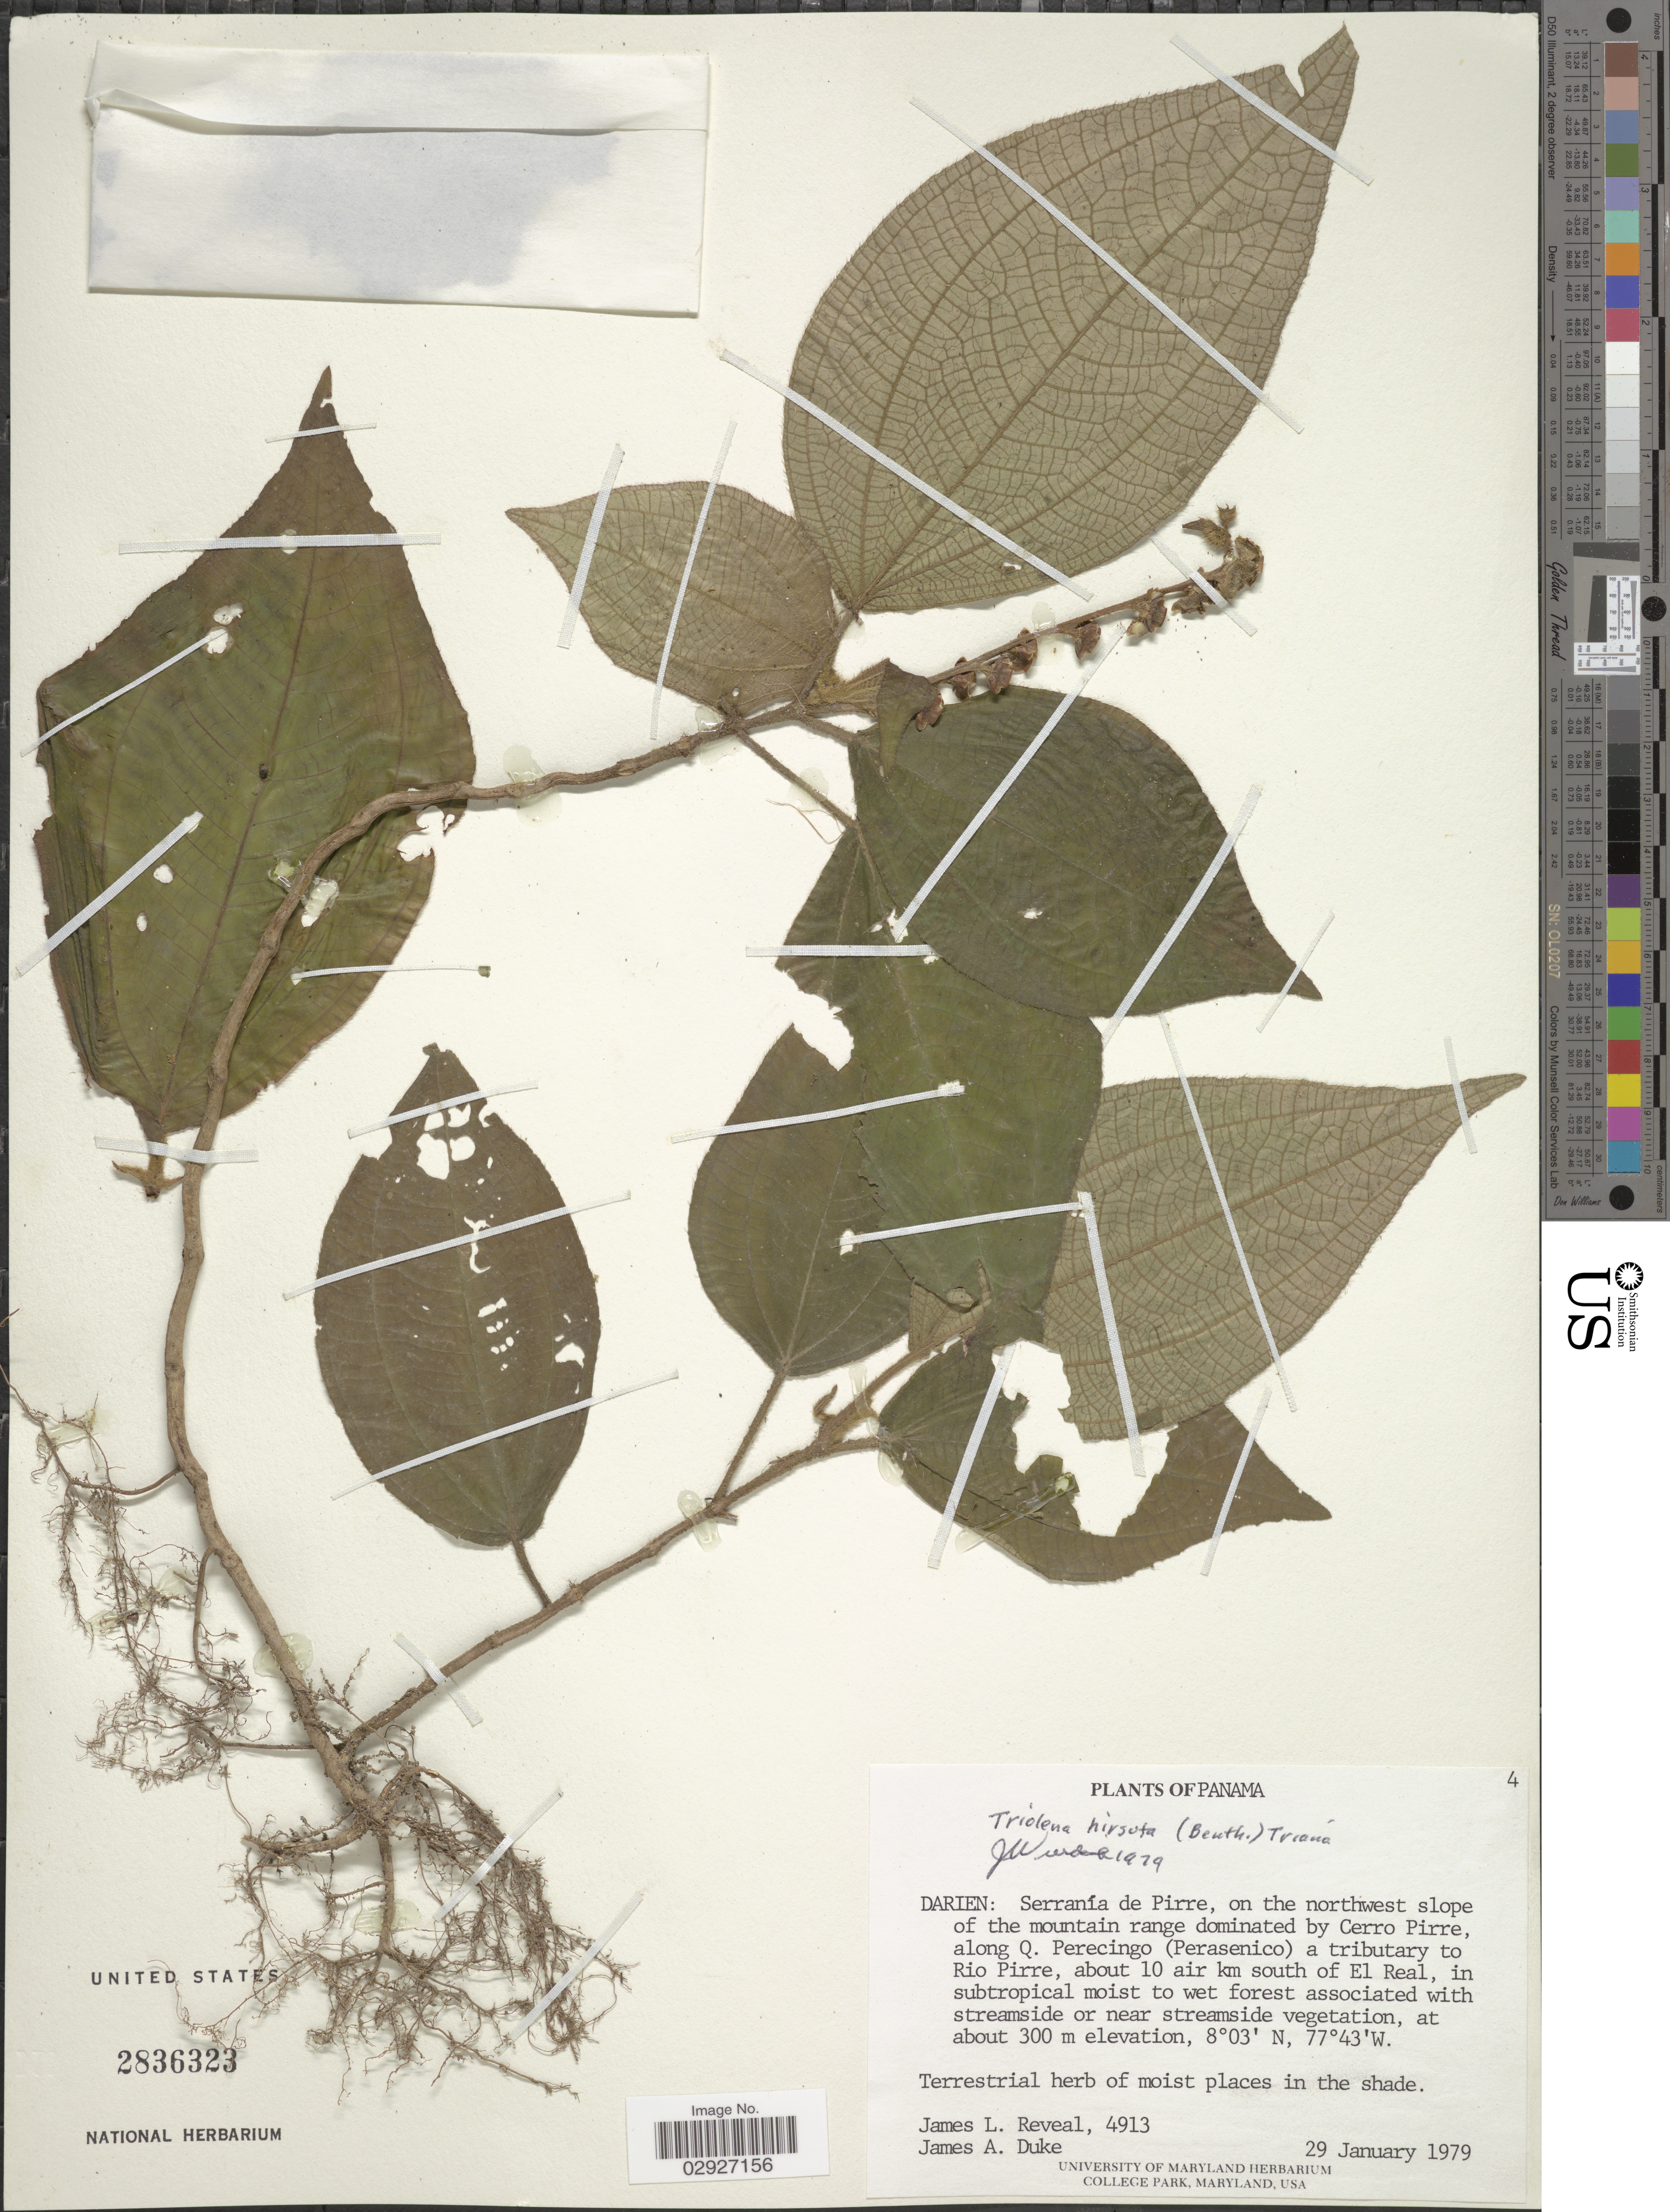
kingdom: Plantae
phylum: Tracheophyta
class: Magnoliopsida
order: Myrtales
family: Melastomataceae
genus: Triolena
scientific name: Triolena hirsuta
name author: (Benth.) Triana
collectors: J. L. Reveal & J. A. Duke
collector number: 4913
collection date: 1979-01-29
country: Panama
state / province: Darién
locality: Serranía de Pirre, on the northwest slope of the mountain range dominated by Cerro Pirre, along Q. Perecingo (Perasenico) a tributary to Rio Pirre, about 10 air km south of El Real.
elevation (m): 300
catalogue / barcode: US 2836323